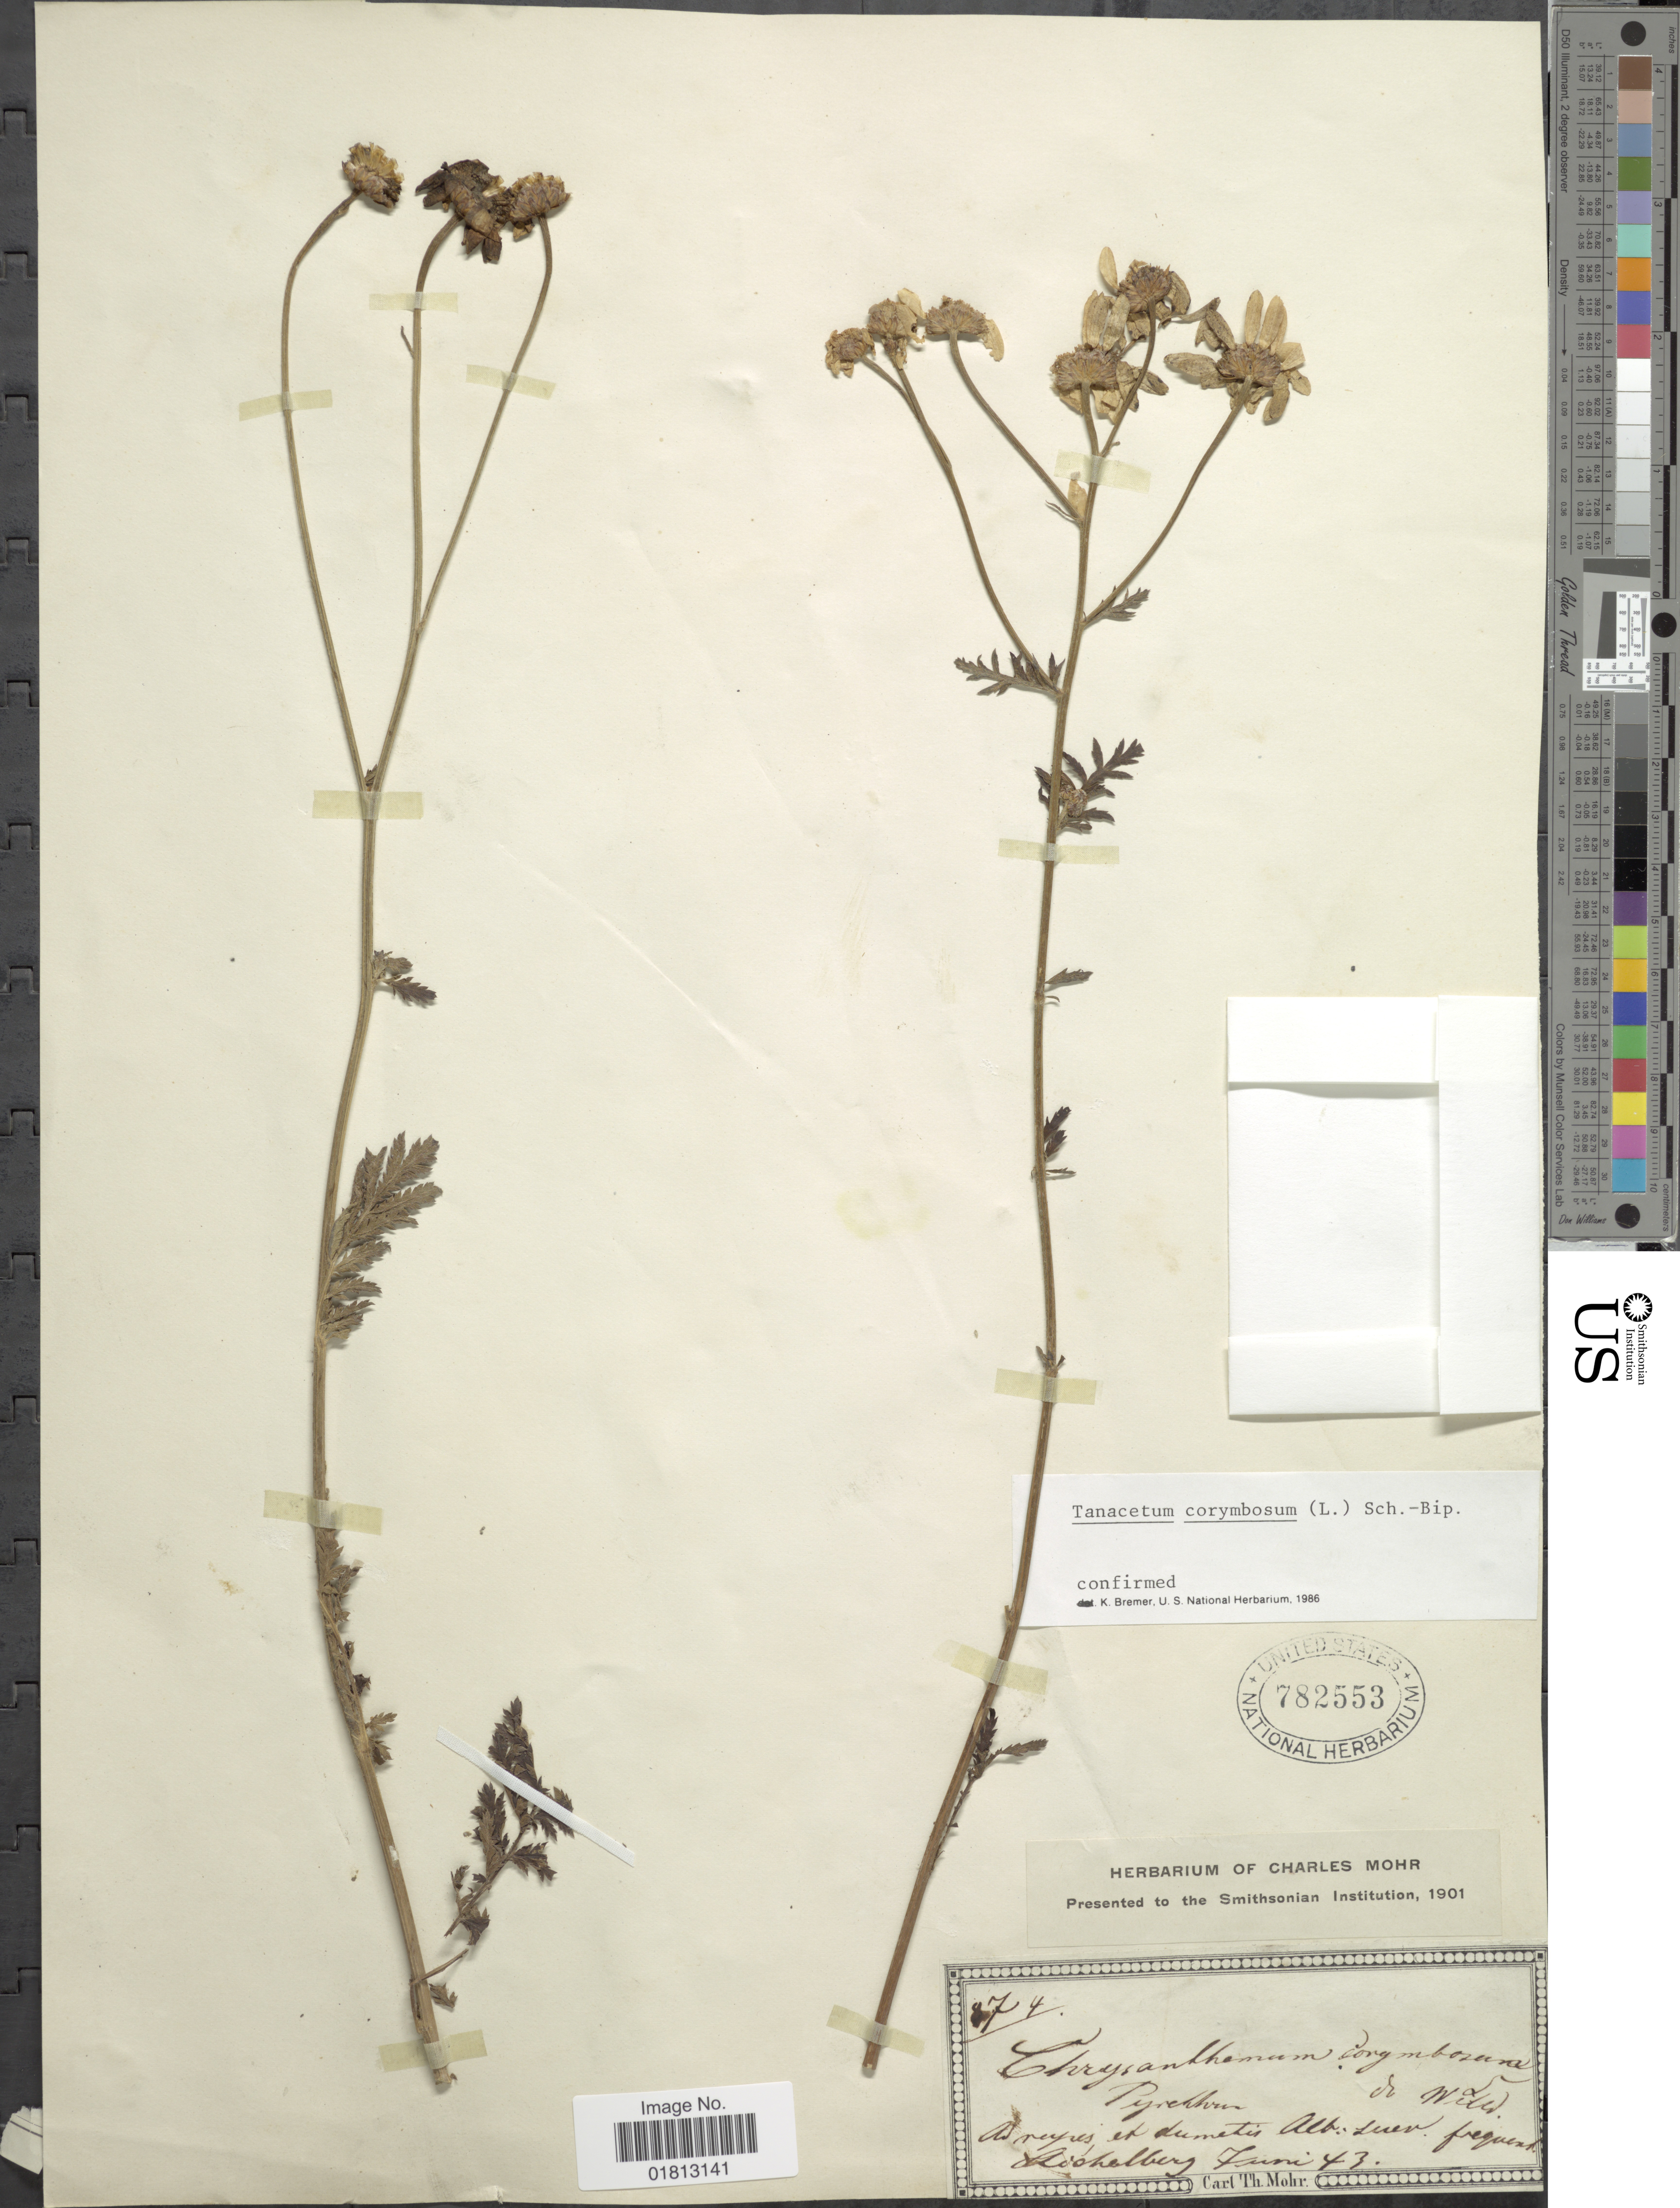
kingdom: Plantae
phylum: Tracheophyta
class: Magnoliopsida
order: Asterales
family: Asteraceae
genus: Tanacetum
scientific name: Tanacetum corymbosum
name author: (L.) Sch. Bip.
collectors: Eichelberg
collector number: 874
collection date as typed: Transcribed d/m/y: /6/43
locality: A neysis ey dumetis alb seuv frequent [interpreted]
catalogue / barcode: US 782553